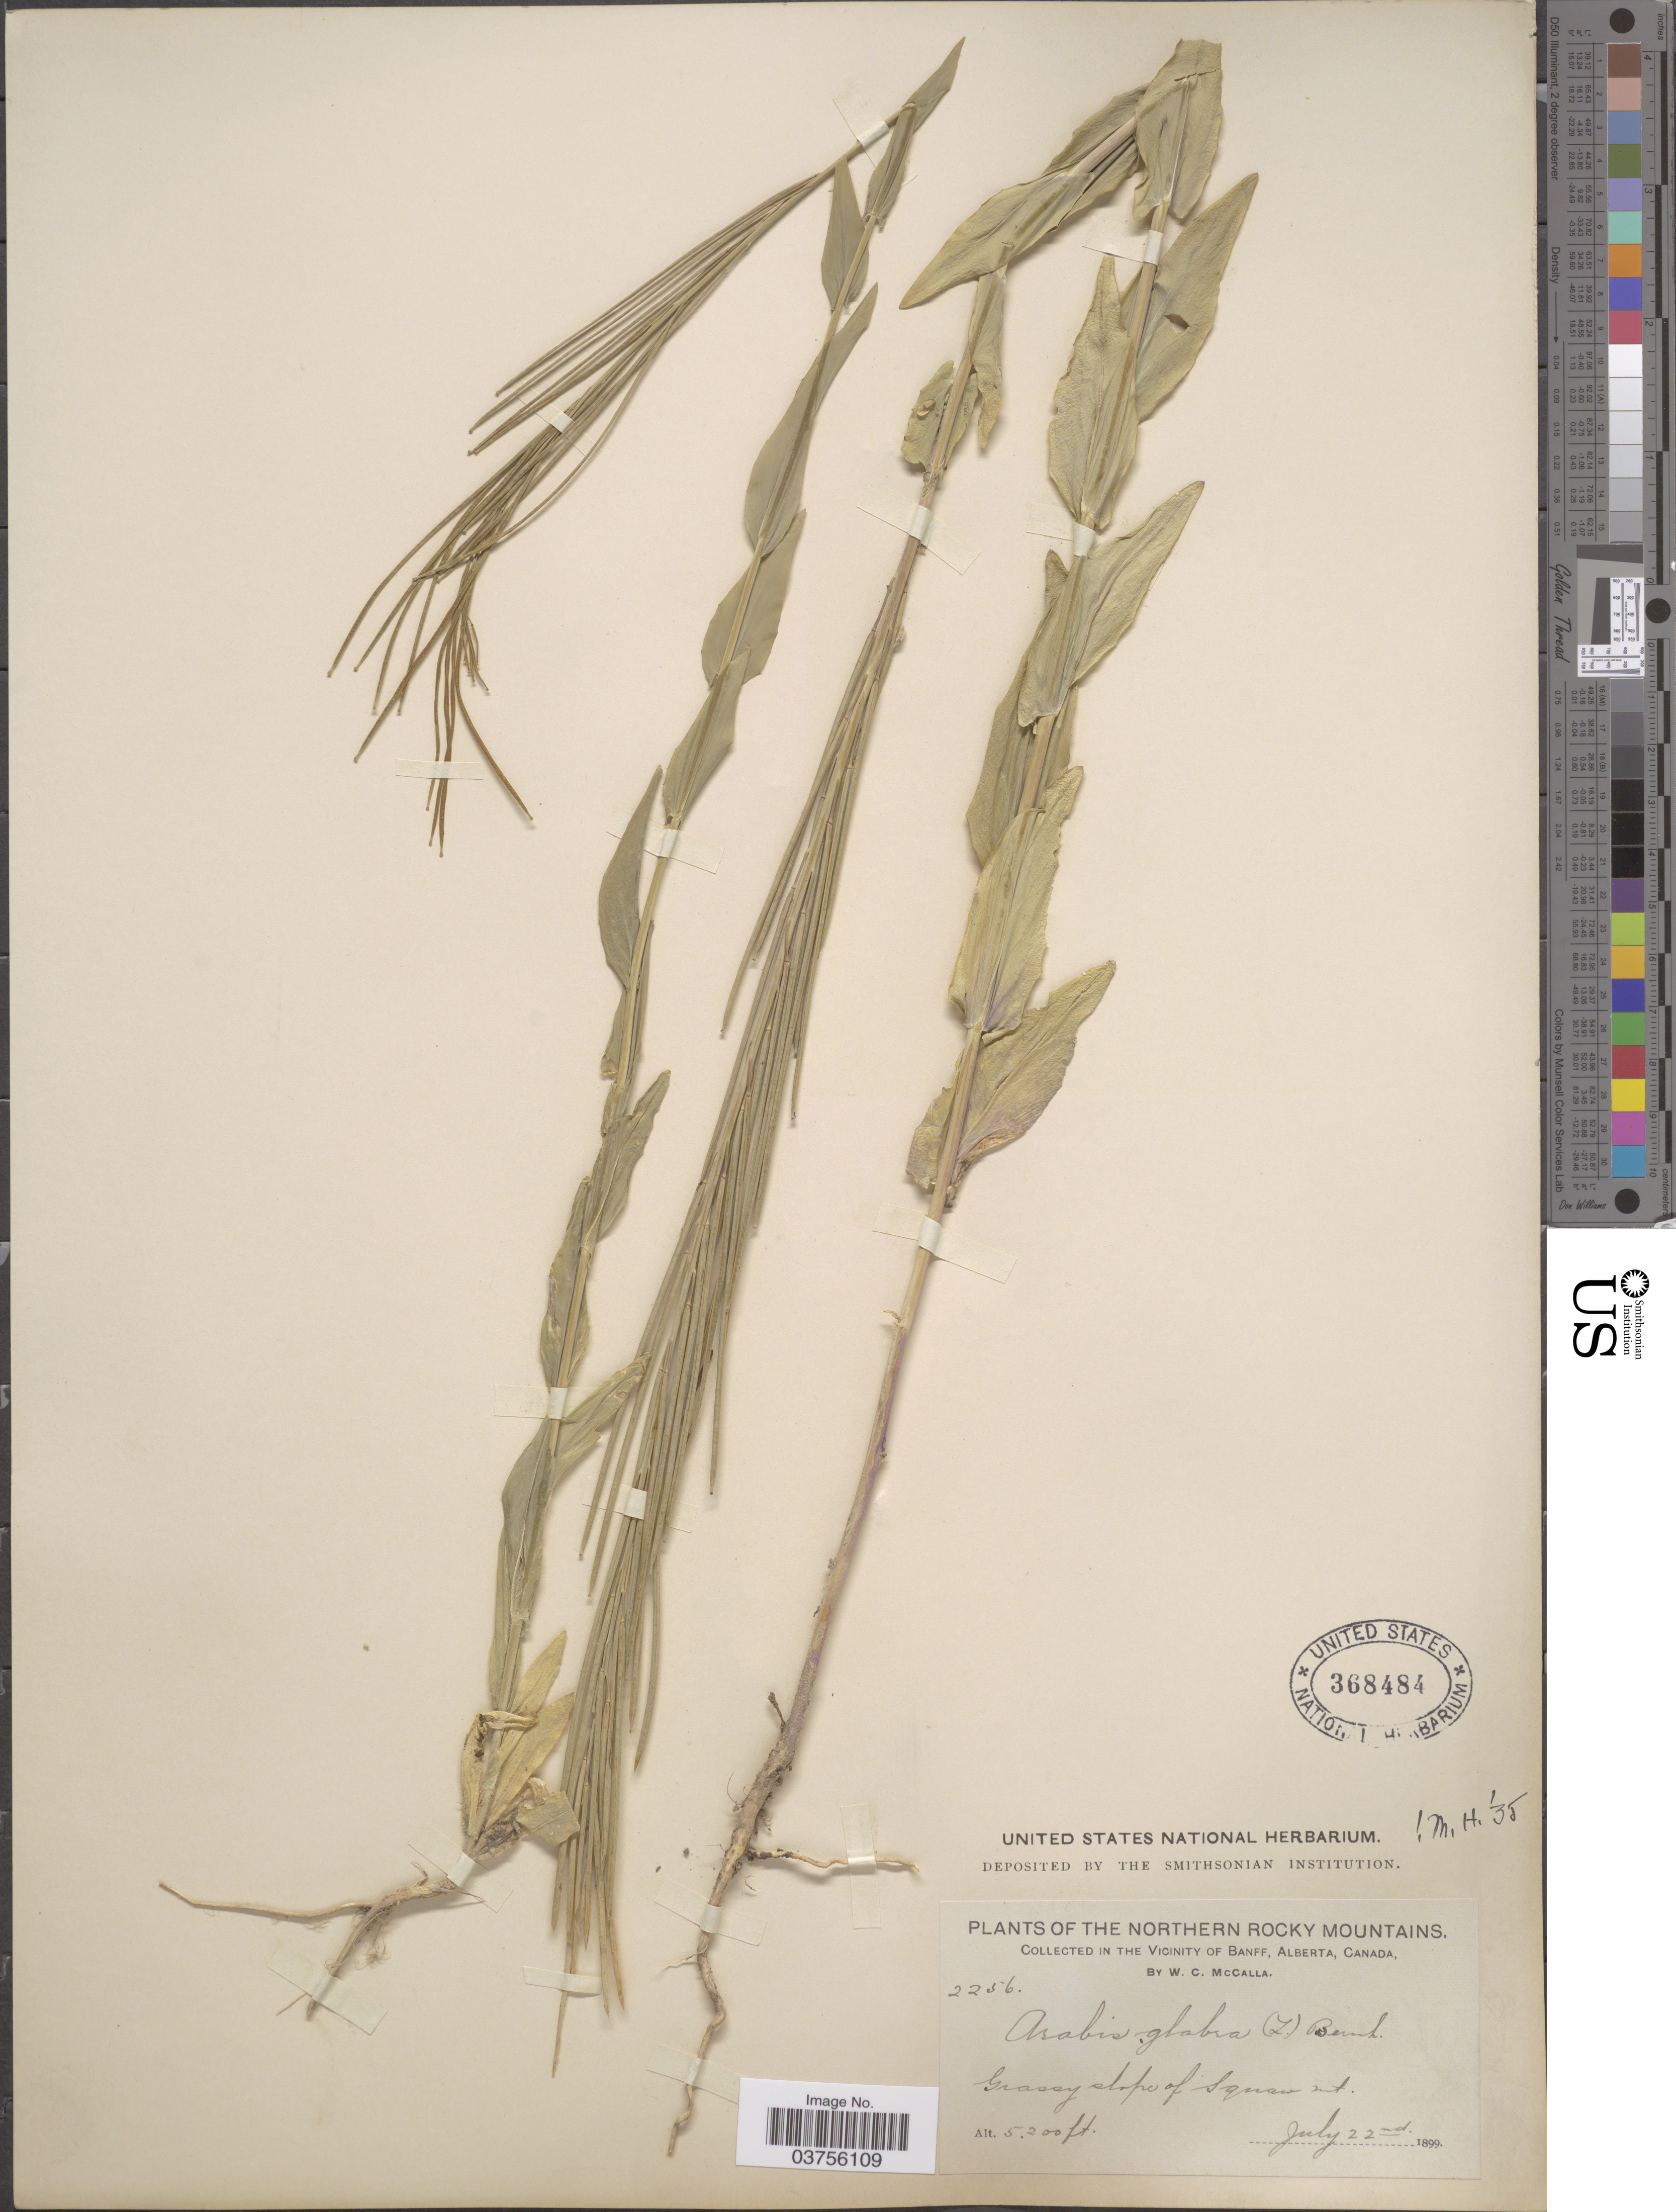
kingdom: Plantae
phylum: Tracheophyta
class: Magnoliopsida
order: Brassicales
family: Brassicaceae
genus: Turritis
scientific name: Turritis glabra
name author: L.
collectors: W. McCalla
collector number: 2256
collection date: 1899-07-22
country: Canada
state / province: Alberta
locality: The Northern Rocky Mountains. The Vicinity of Banff. Grassy slope of Squaw mt.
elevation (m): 1585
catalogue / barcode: US 368484